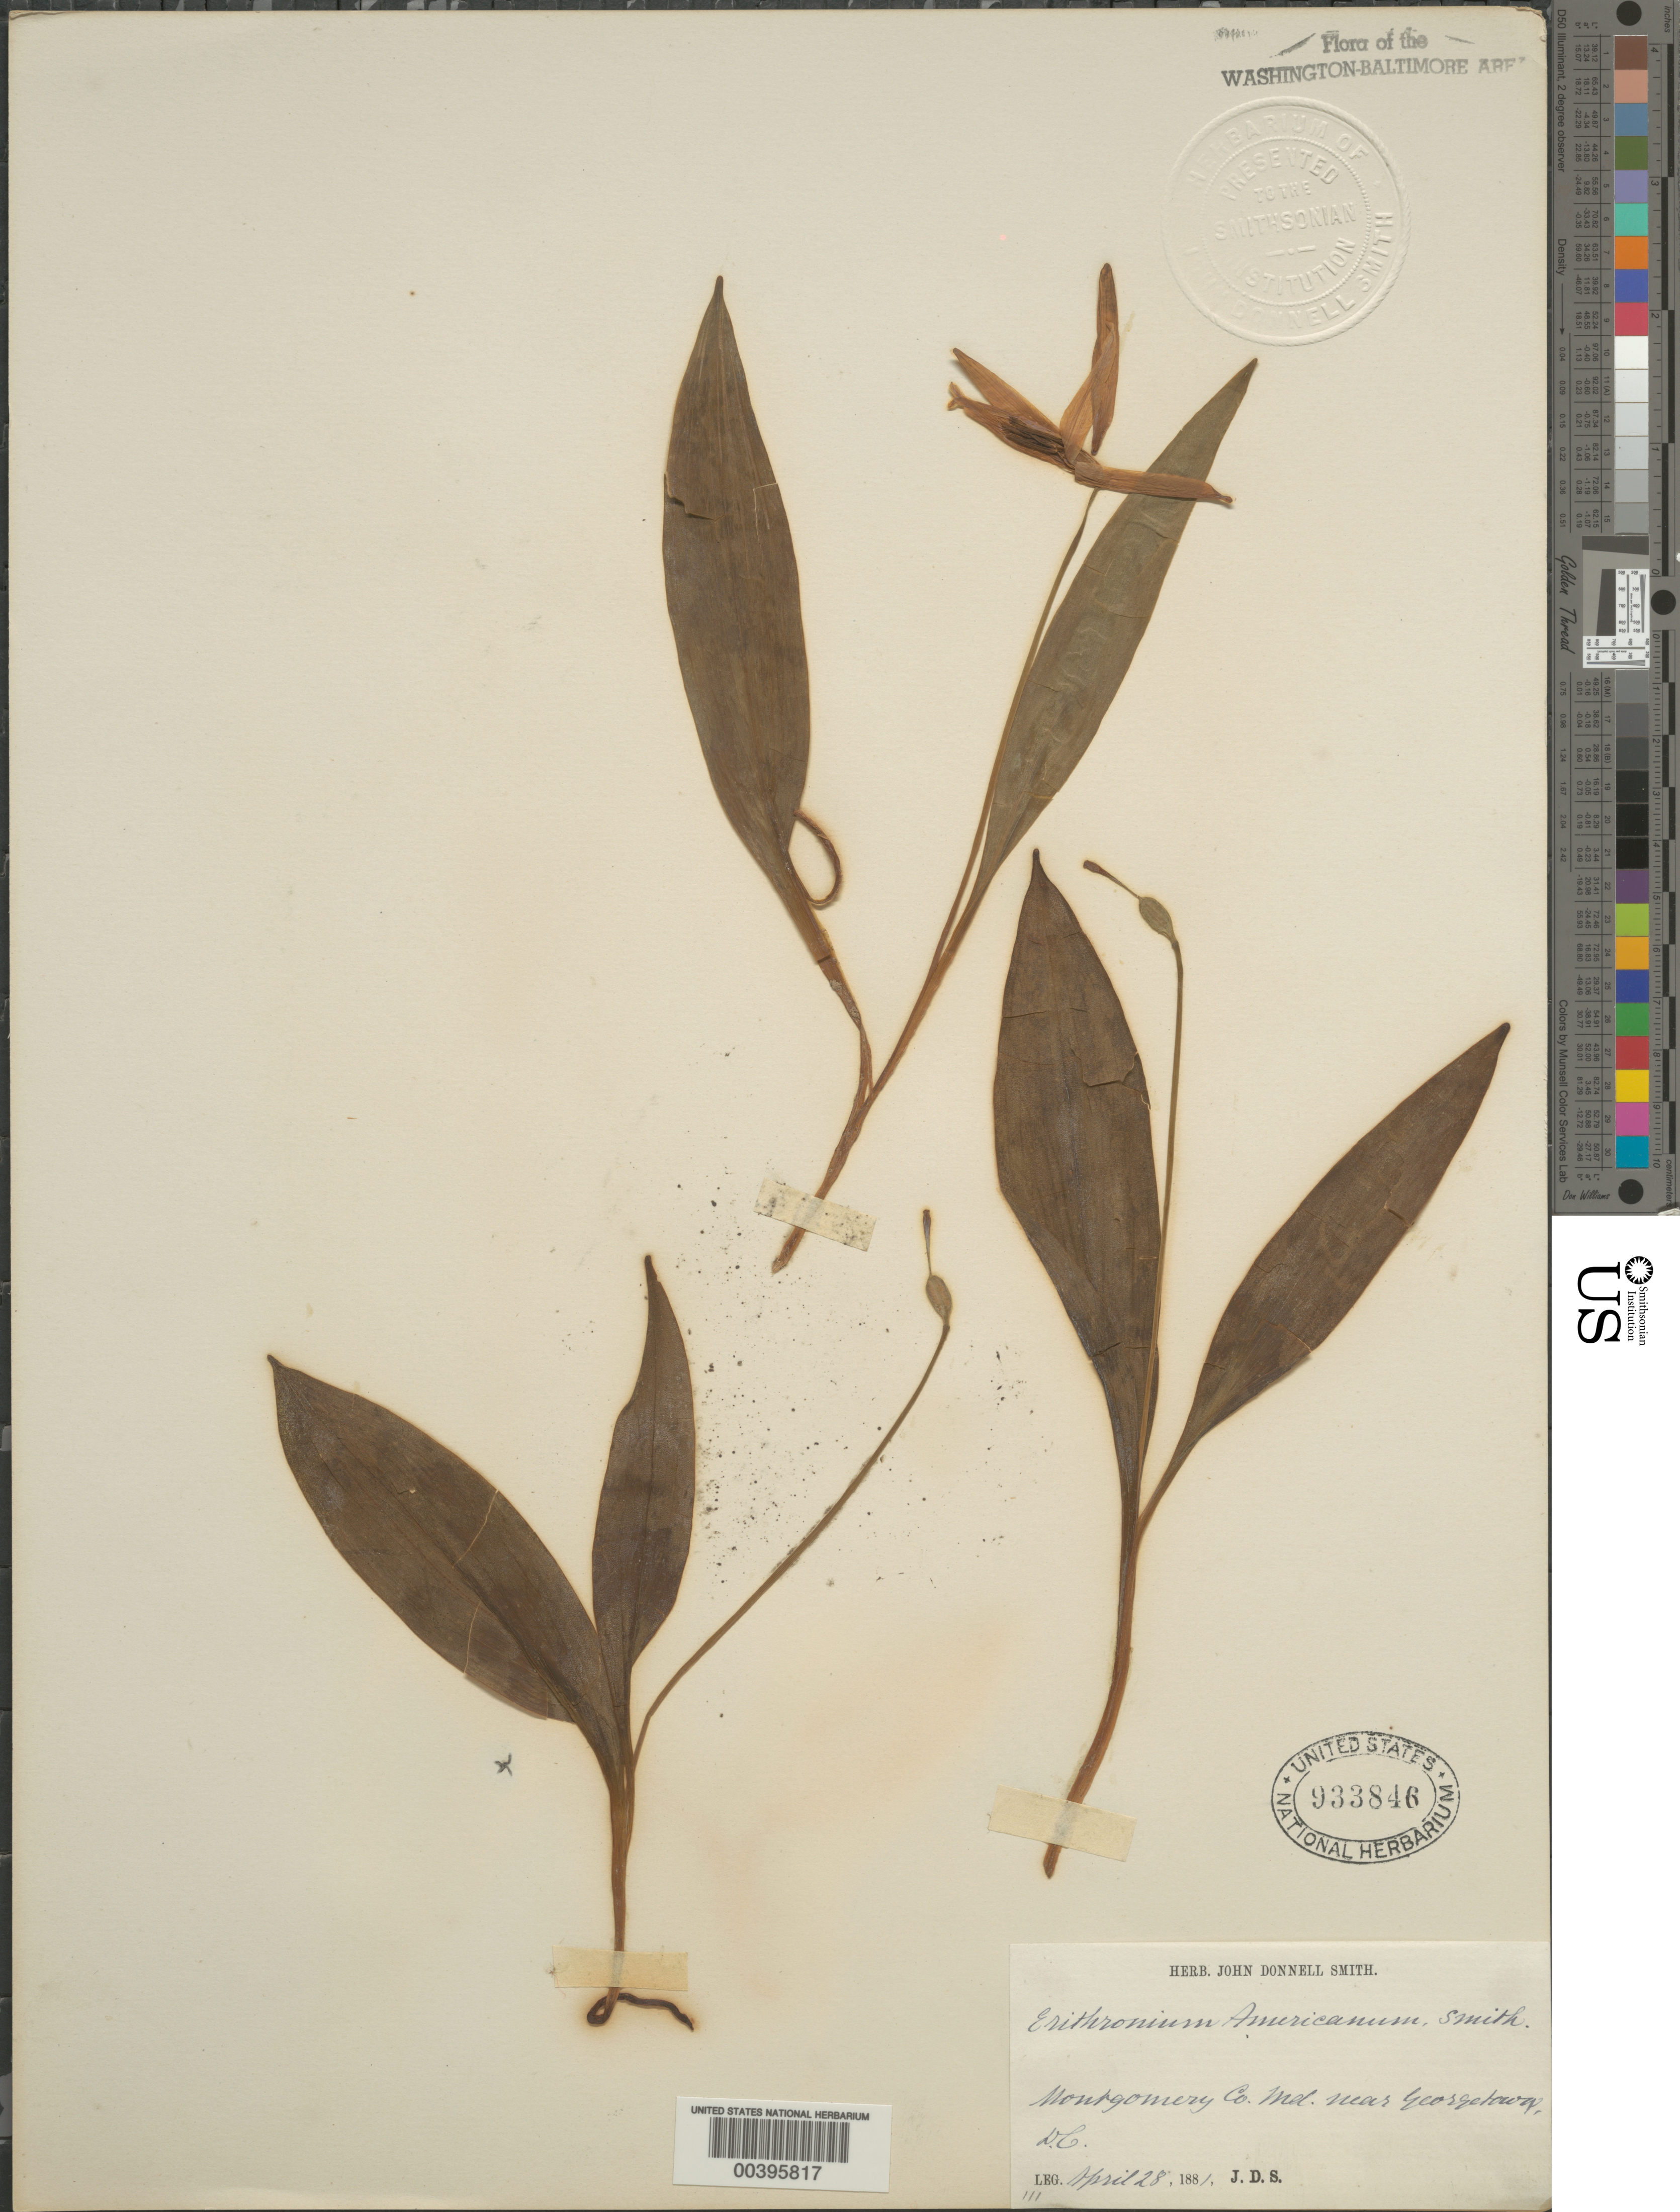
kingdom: Plantae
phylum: Tracheophyta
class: Liliopsida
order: Liliales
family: Liliaceae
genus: Erythronium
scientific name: Erythronium americanum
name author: Ker Gawl.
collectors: J. Donnell Smith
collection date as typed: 28 Apr 1881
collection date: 1881-04-28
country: United States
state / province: Maryland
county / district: Montgomery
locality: Near Georgetown C. & O. Canal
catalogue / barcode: US 933846